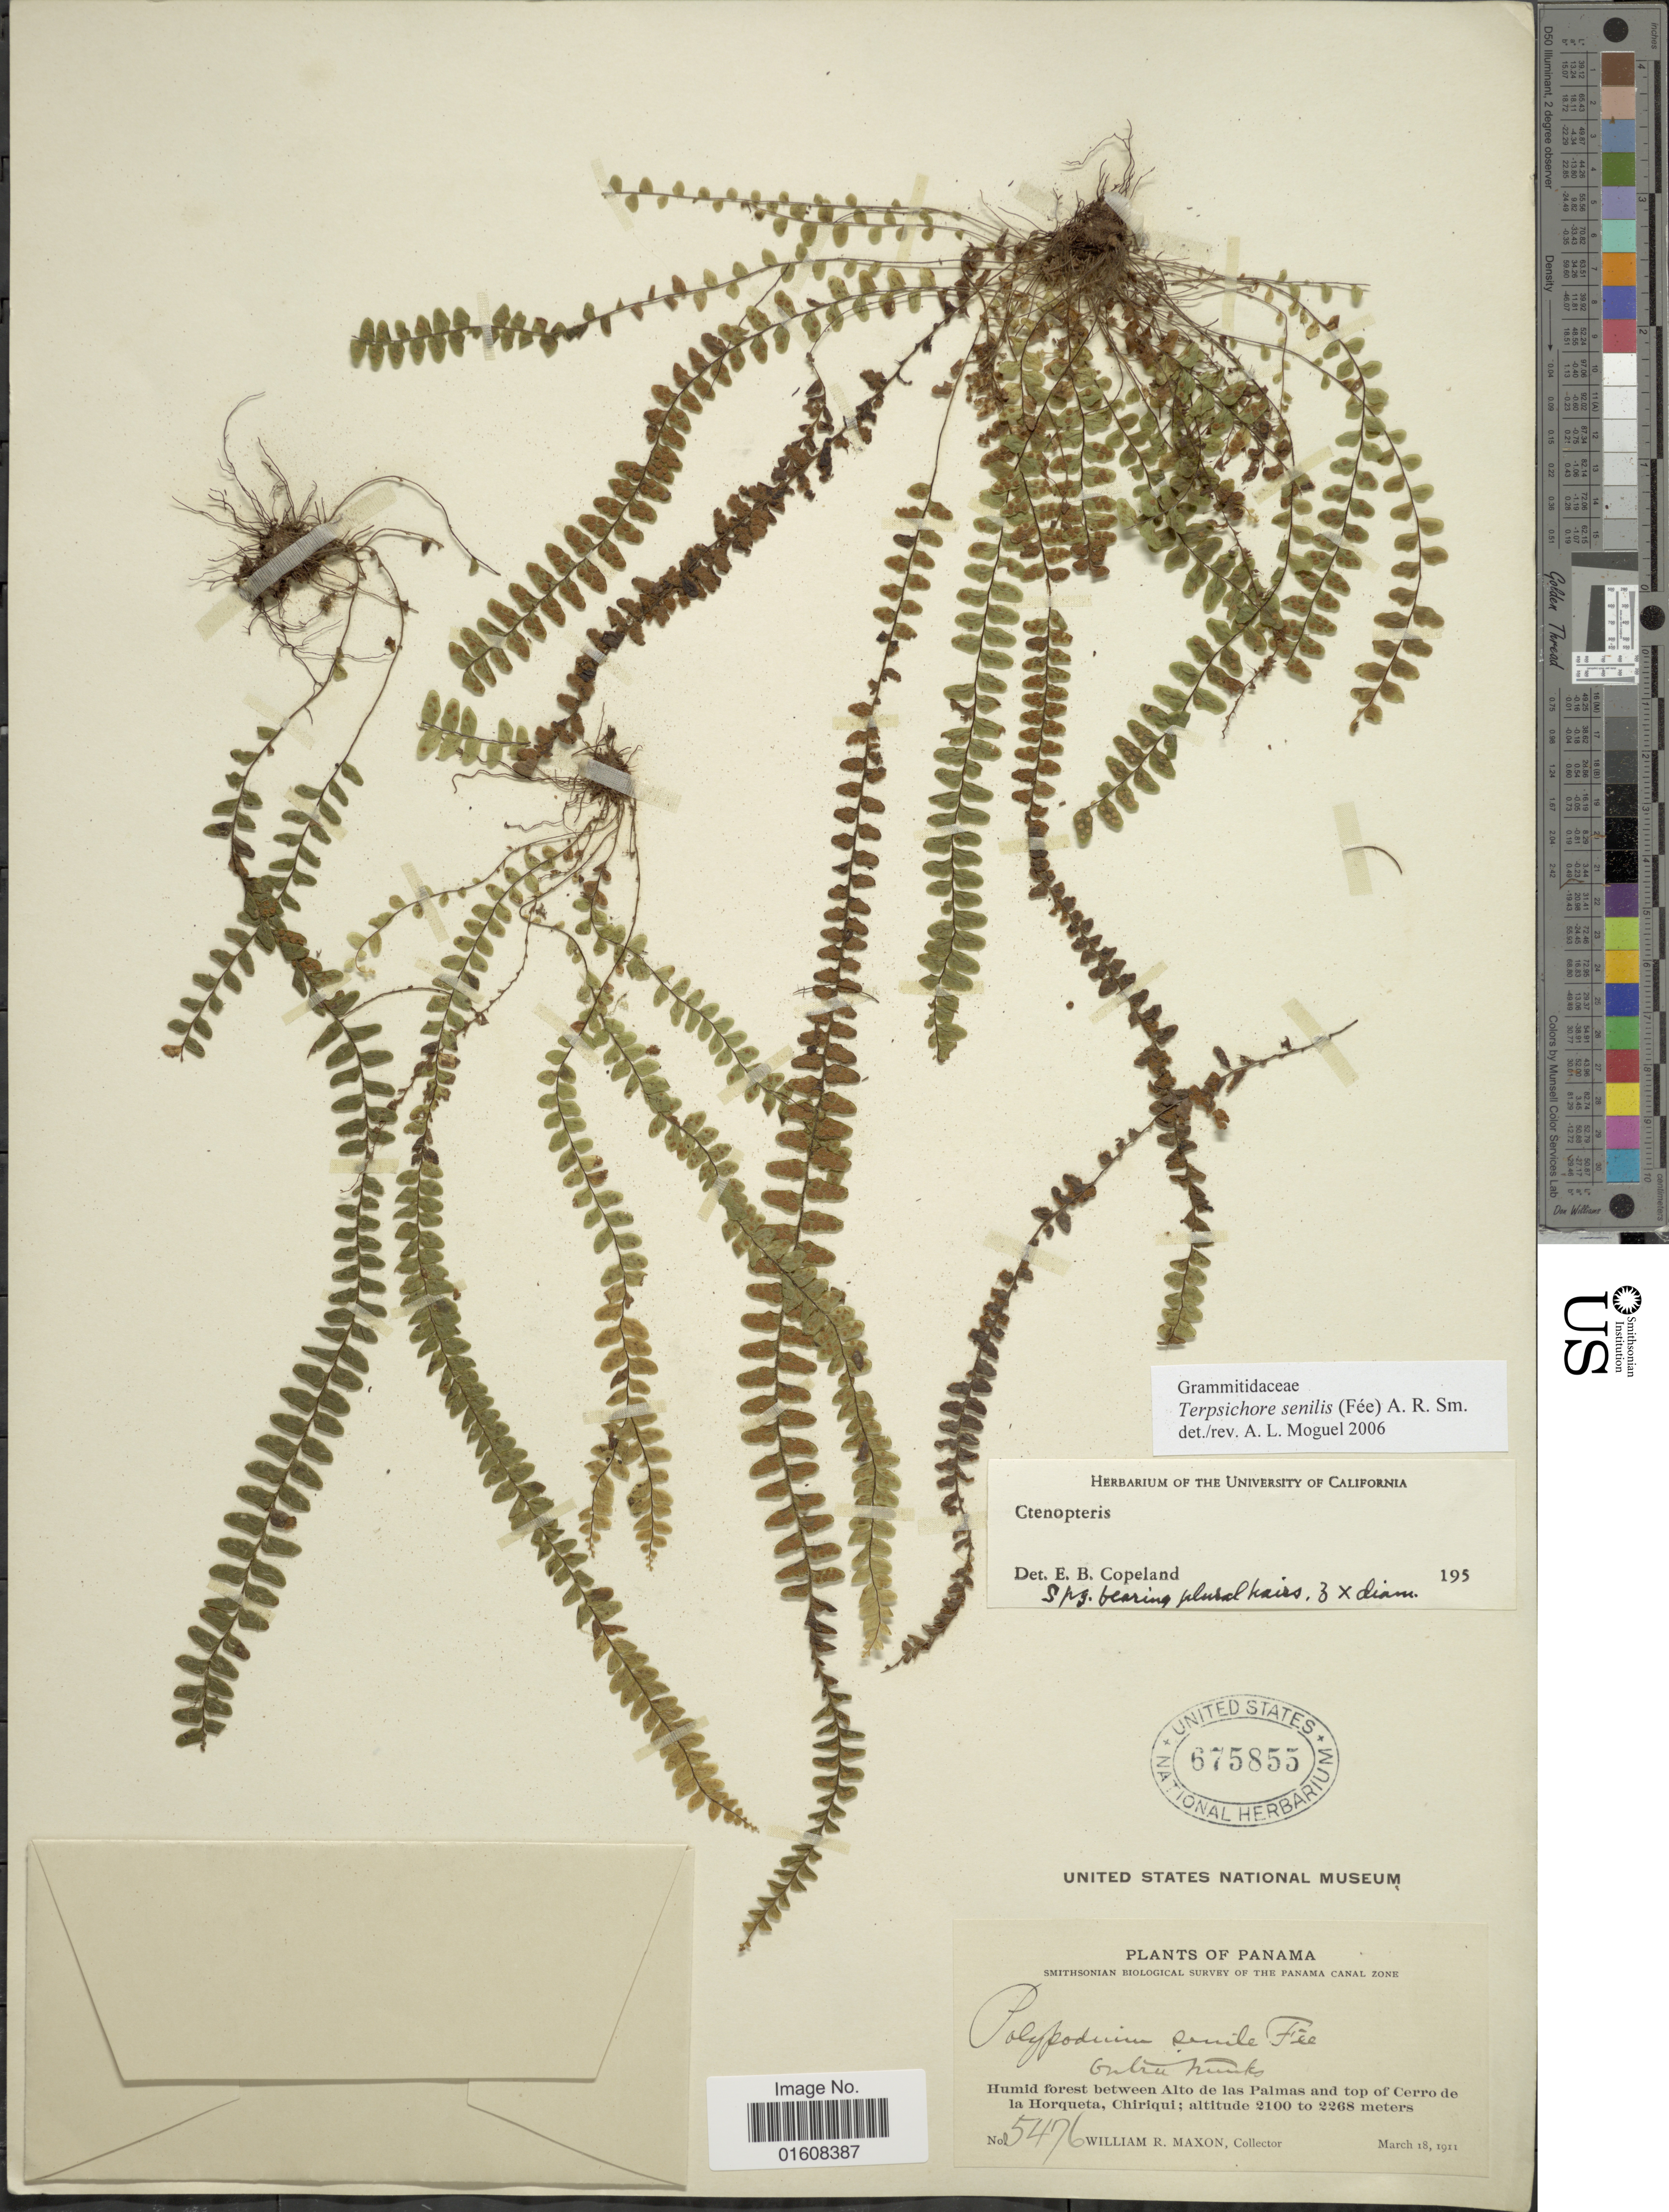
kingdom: Plantae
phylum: Tracheophyta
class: Polypodiopsida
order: Polypodiales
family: Polypodiaceae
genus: Alansmia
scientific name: Alansmia senilis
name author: (Fée) Moguel & M. Kessler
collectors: W. R. Maxon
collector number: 5476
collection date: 1911-03-18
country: Panama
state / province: Chiriqui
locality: Panama Canal Zone. Humid forest between Alto de las Palmas and top of Cerro de la Horqueta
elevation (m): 2100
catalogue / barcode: US 675855